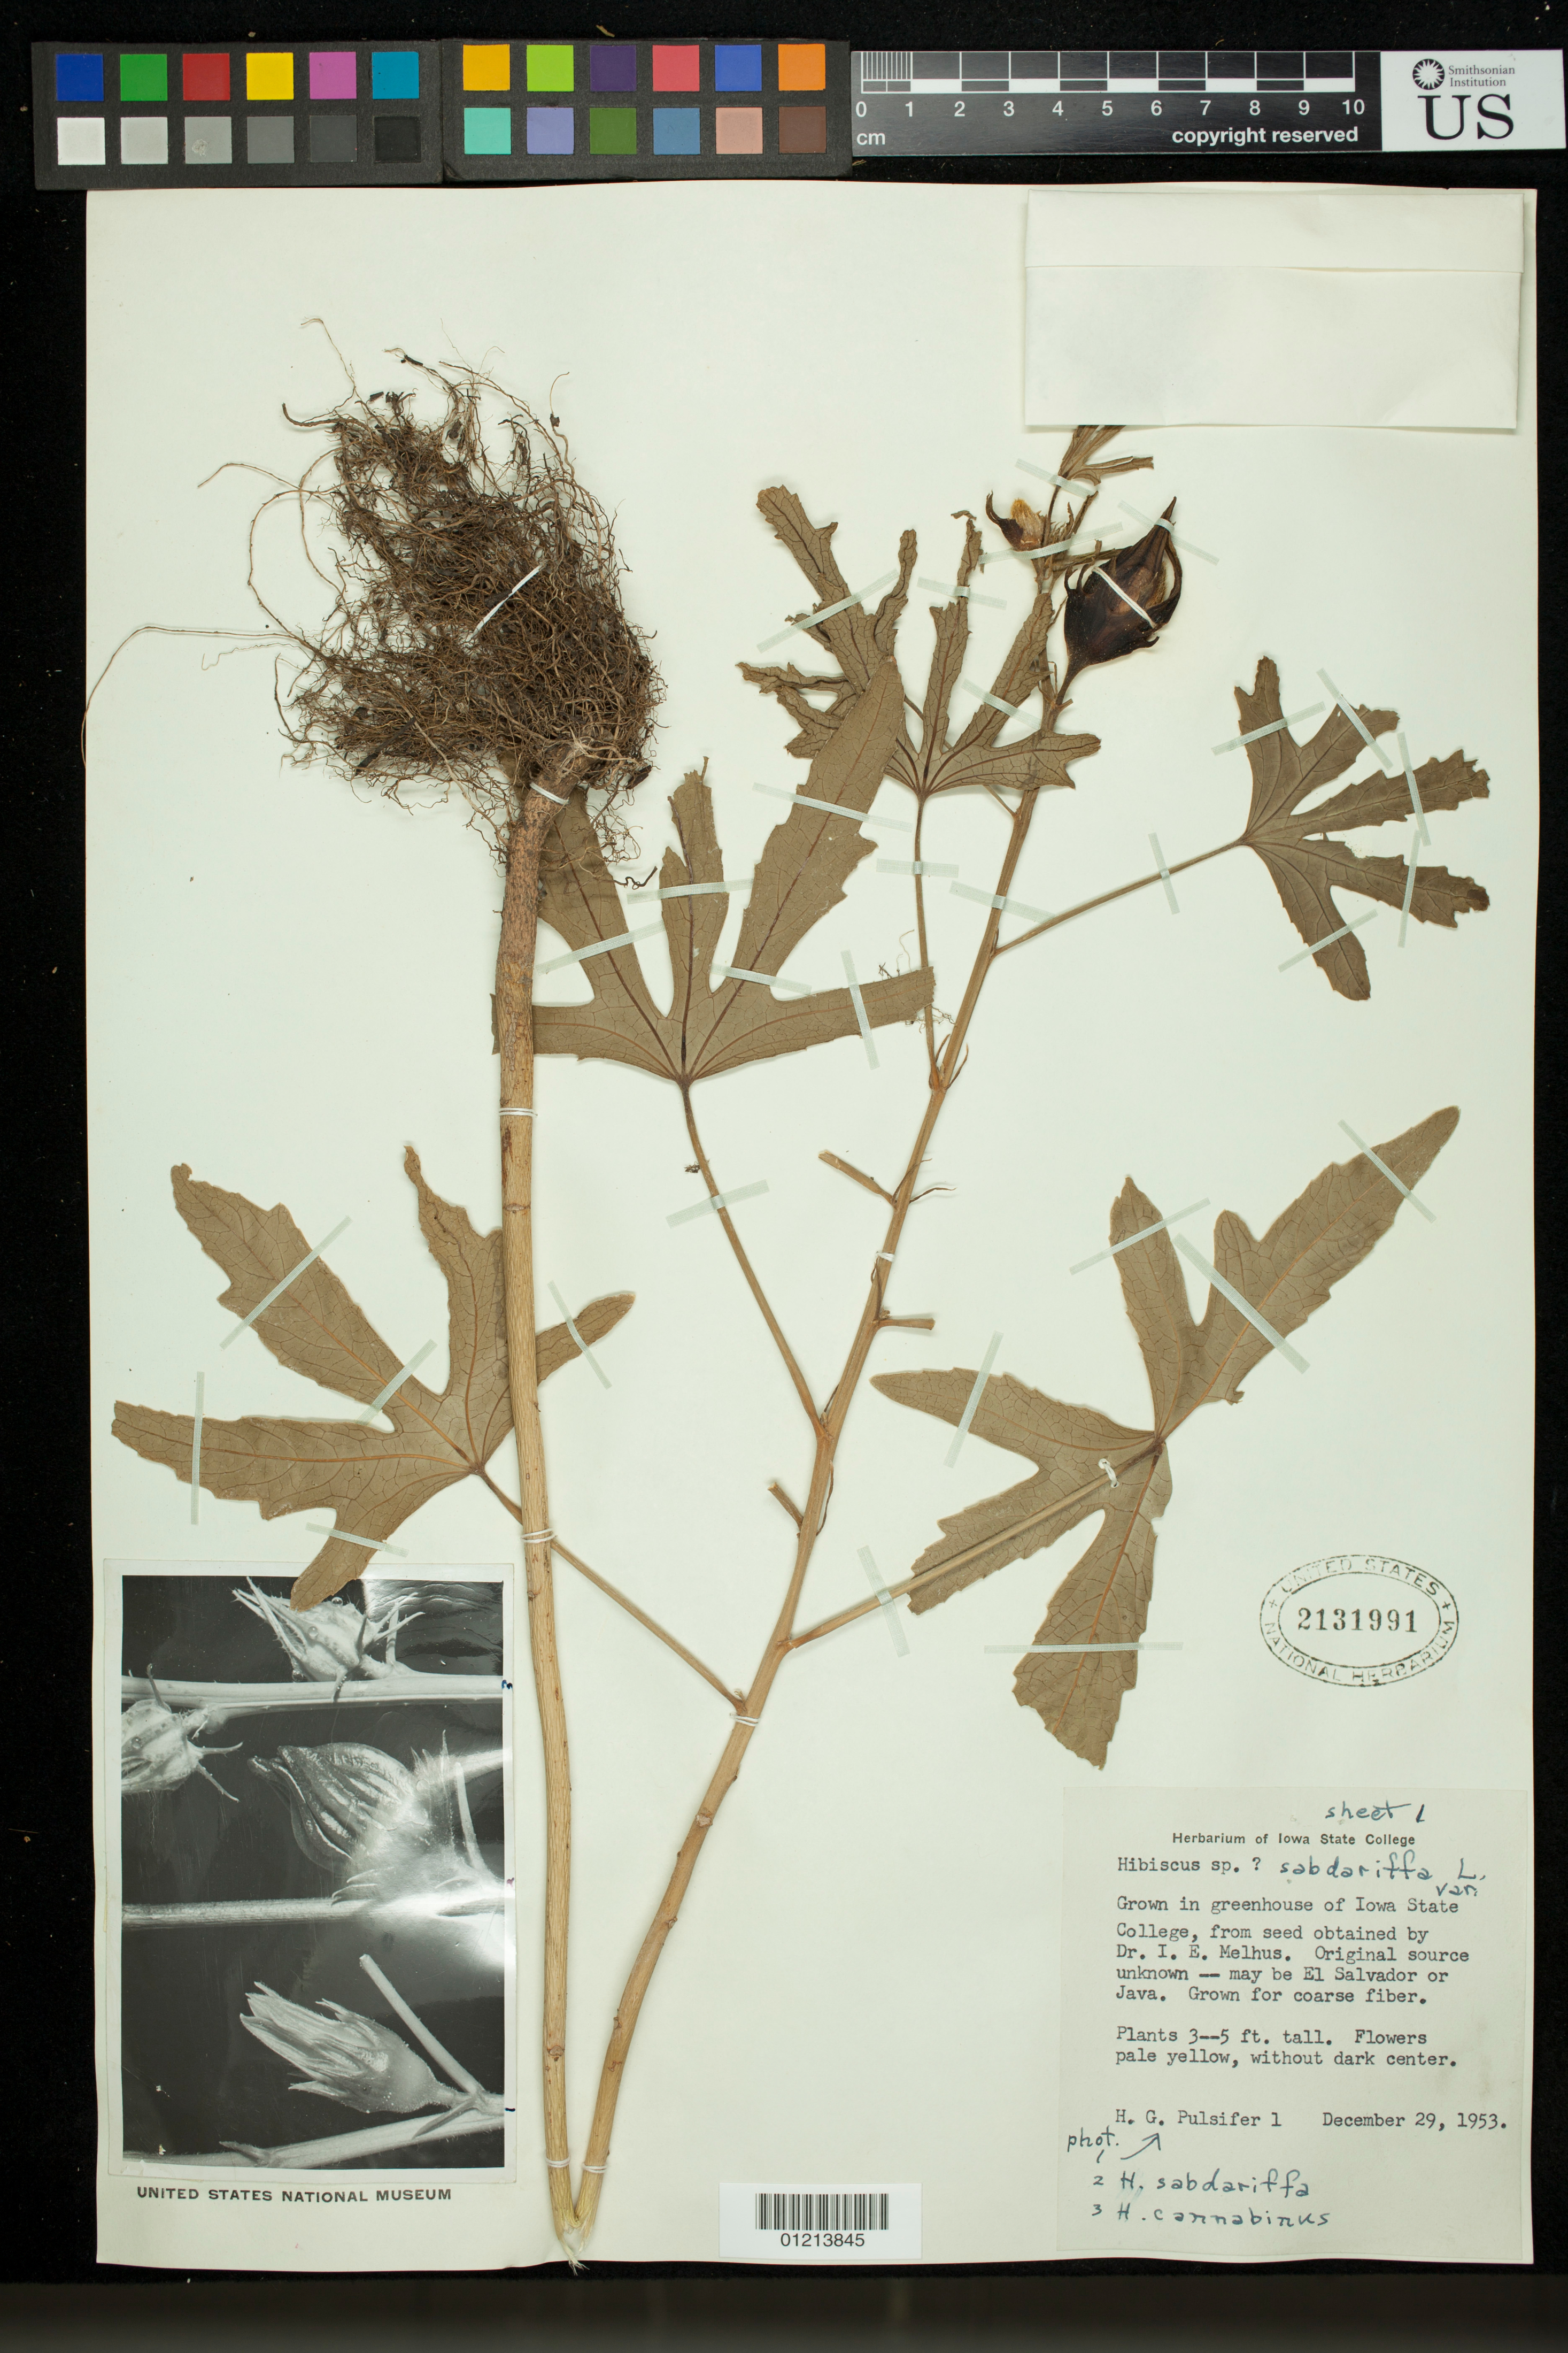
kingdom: Plantae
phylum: Tracheophyta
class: Magnoliopsida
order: Malvales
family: Malvaceae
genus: Hibiscus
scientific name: Hibiscus sabdariffa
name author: L.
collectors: H. Pulsifer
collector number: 1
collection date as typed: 29 Dec 1953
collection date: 1953-12-29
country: United States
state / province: Iowa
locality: Grown in greenhouse of Iowa State College, from seed obtained by Dr. I. E. Melhus. Original source unknown - may be El Salvador or Java.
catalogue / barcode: US 2131991